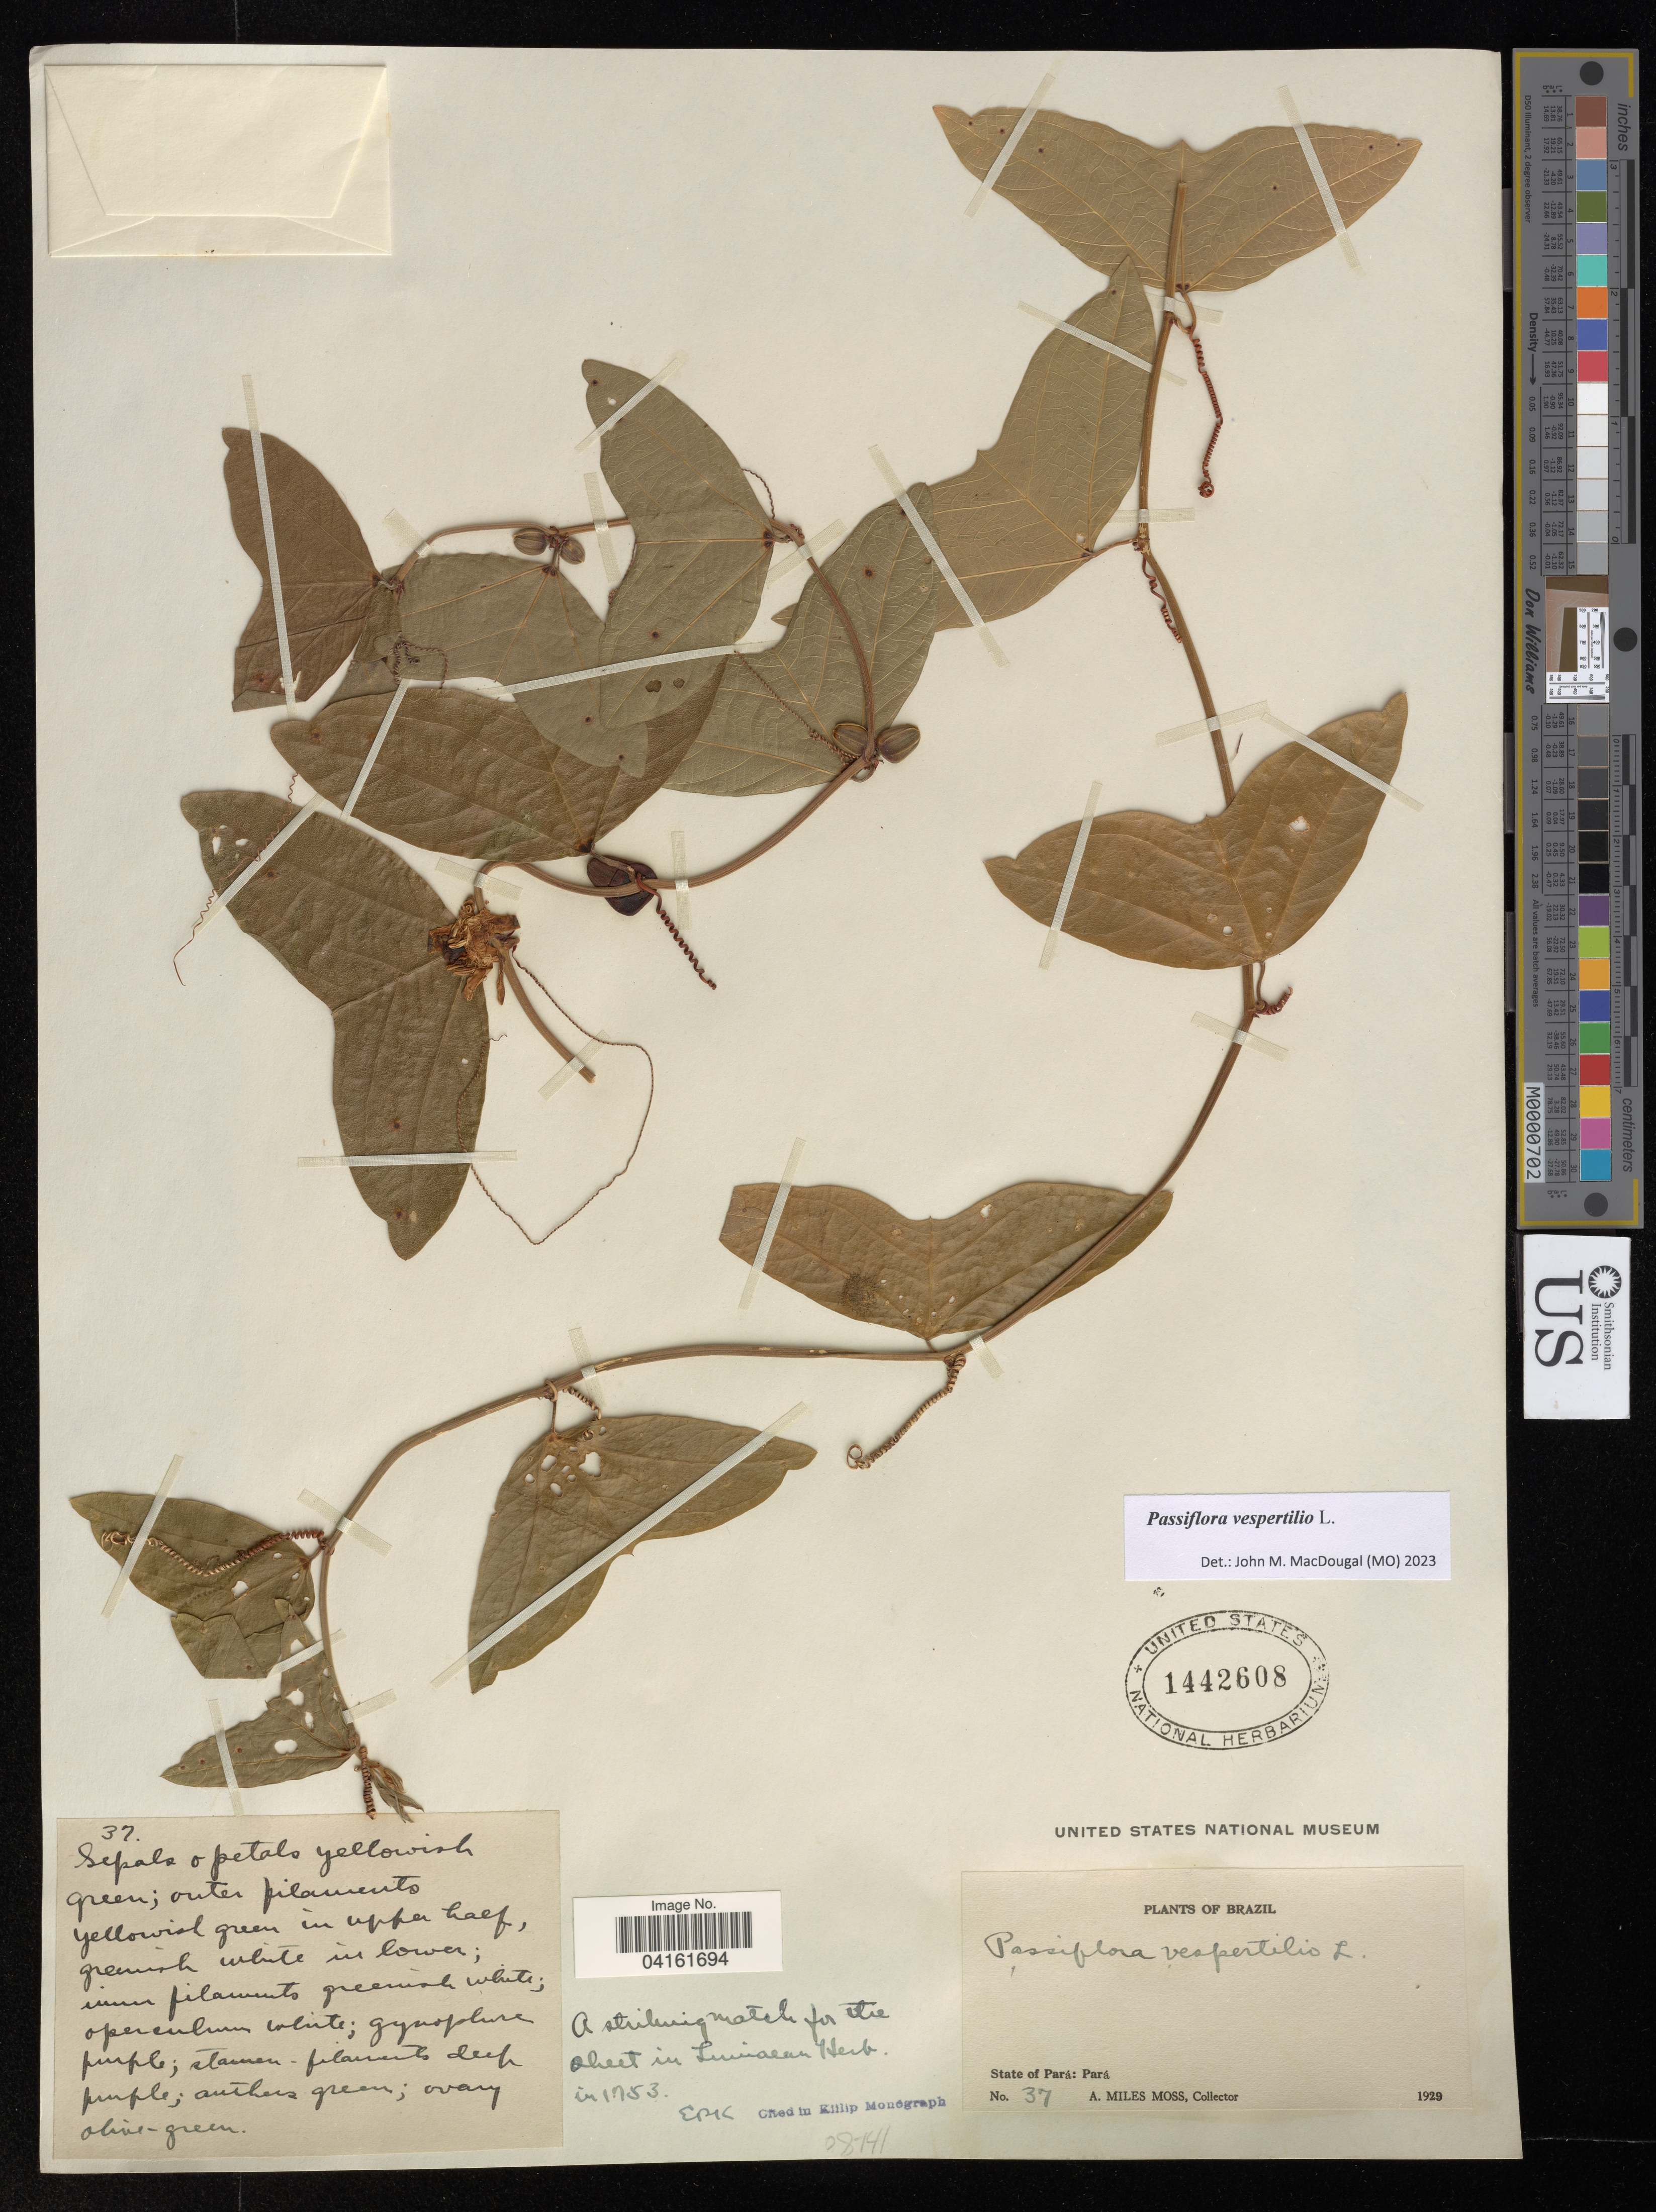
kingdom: Plantae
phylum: Tracheophyta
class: Magnoliopsida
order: Malpighiales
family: Passifloraceae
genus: Passiflora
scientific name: Passiflora vespertilio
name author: L.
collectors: A. Miles Moss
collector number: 37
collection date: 1929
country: Brazil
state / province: Pará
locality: Pará.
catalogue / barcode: US 1442608